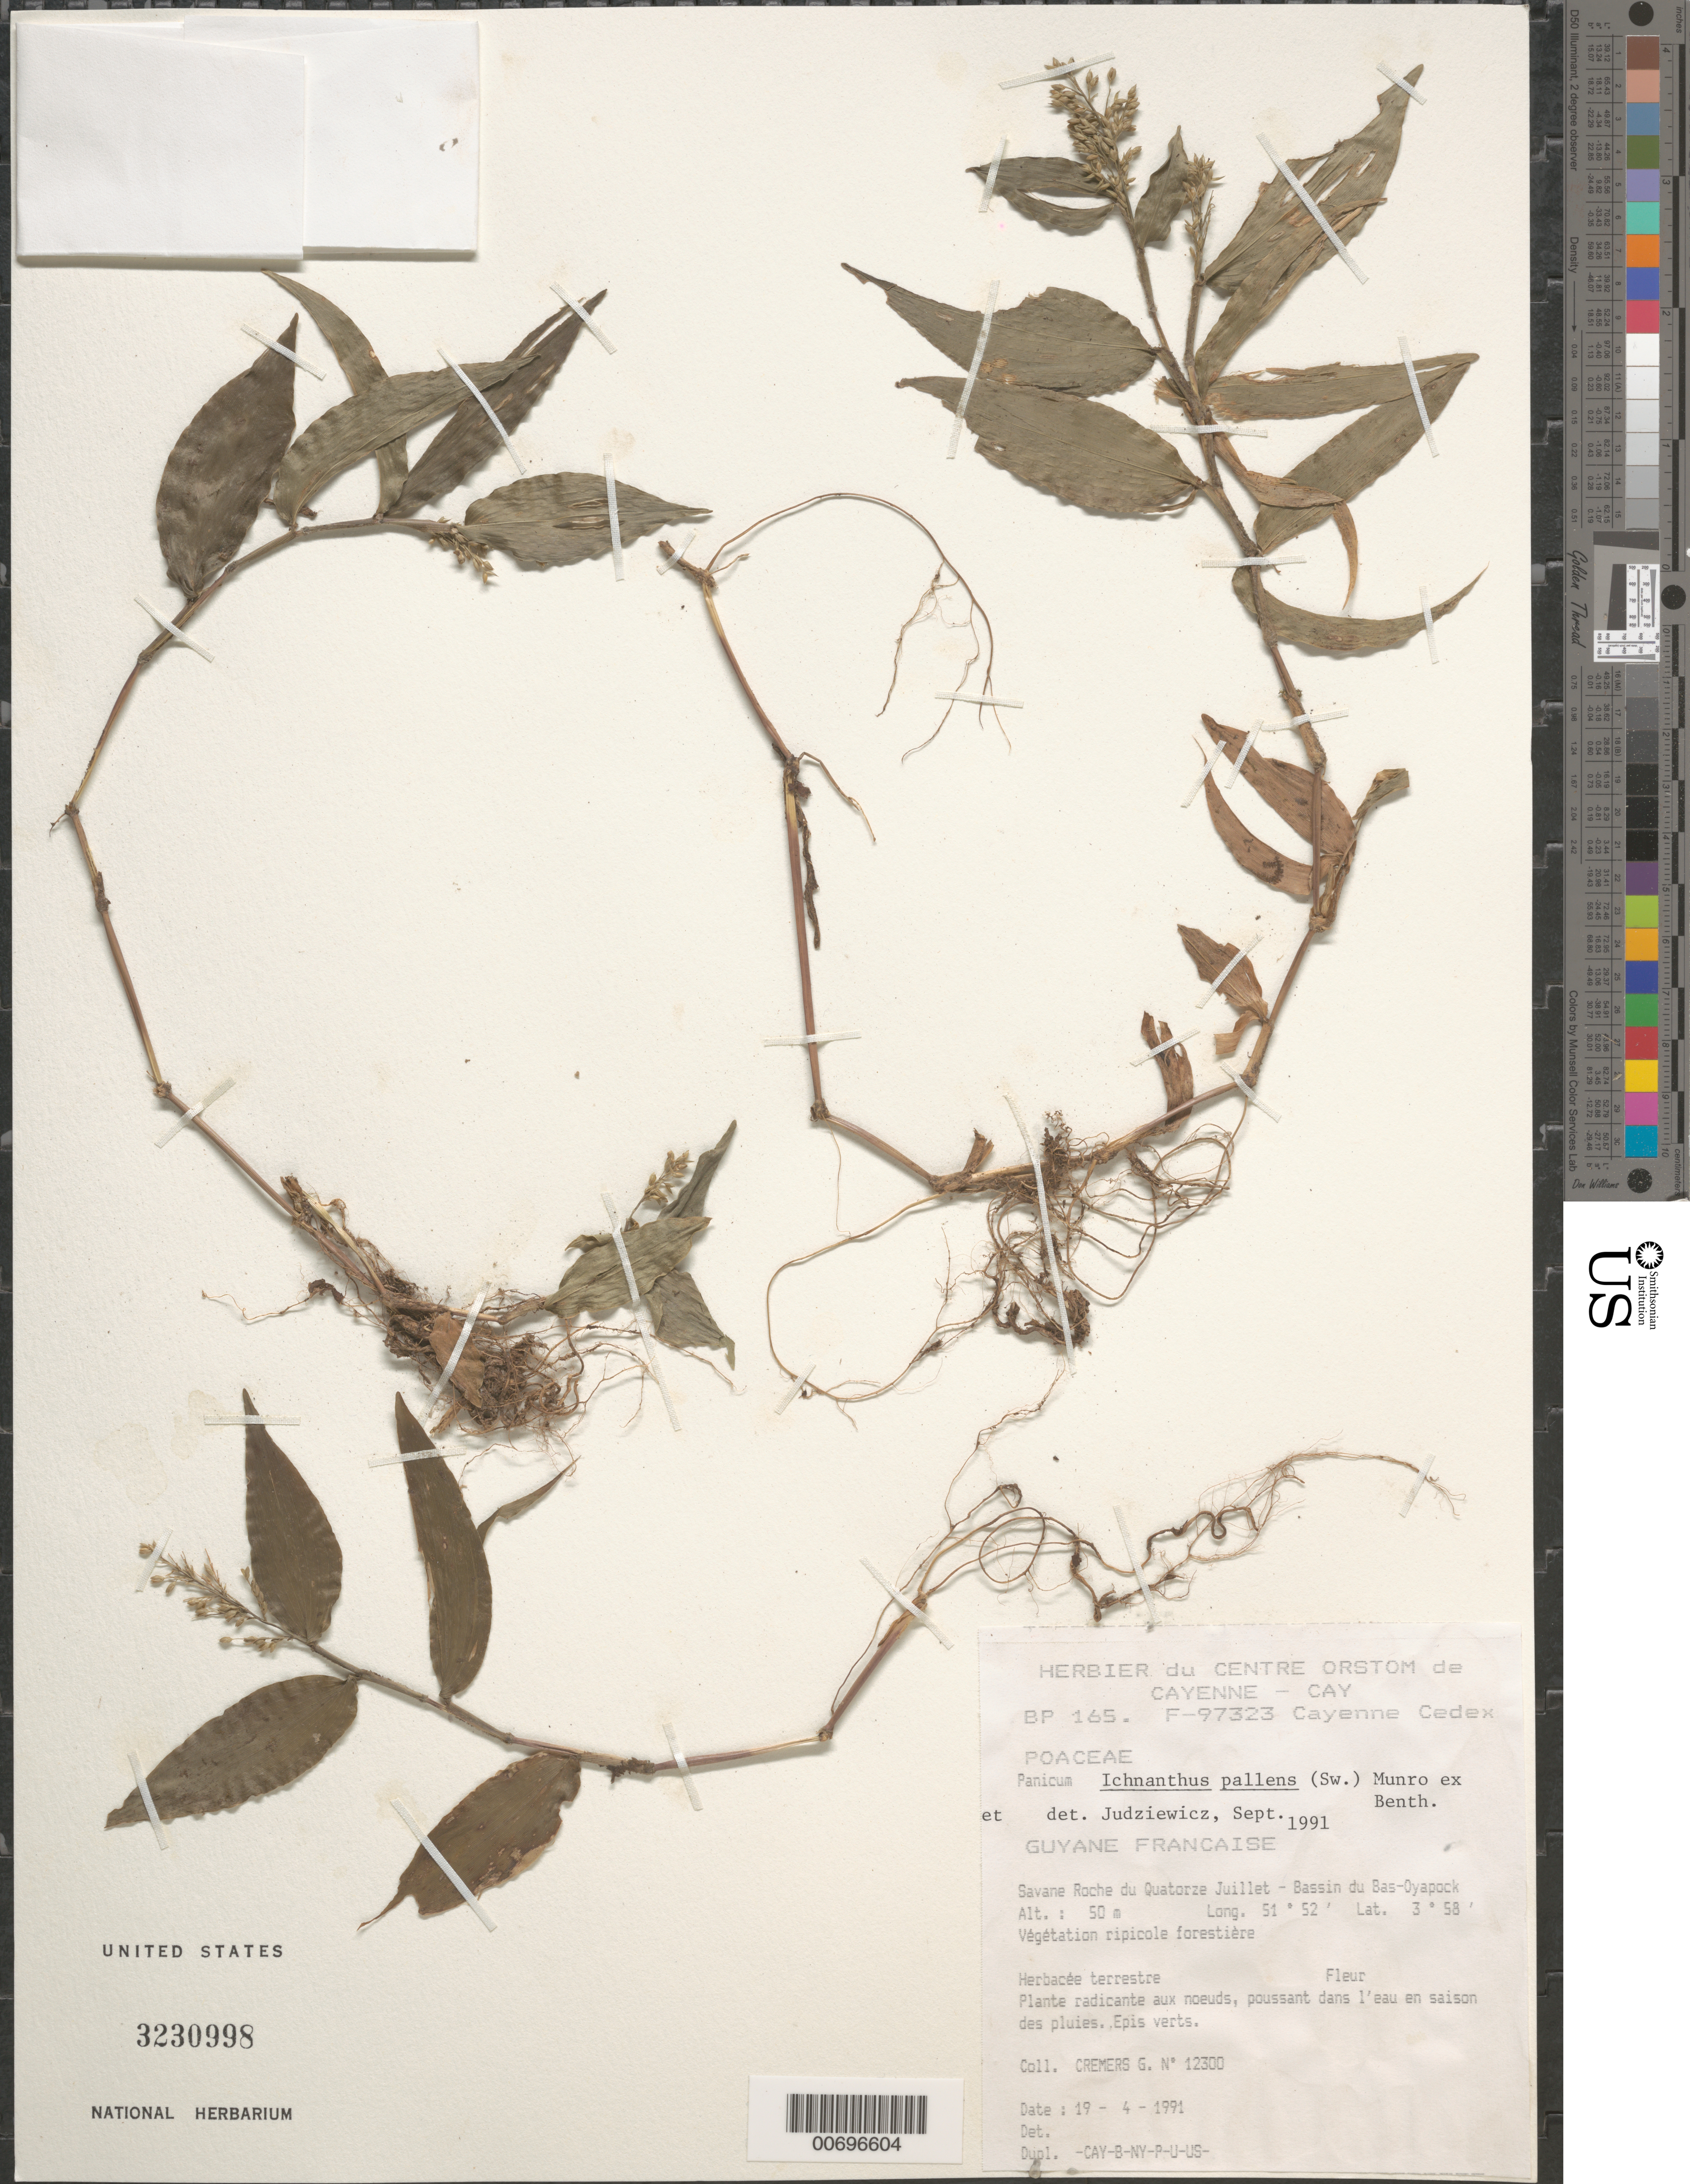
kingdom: Plantae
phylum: Tracheophyta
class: Liliopsida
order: Poales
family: Poaceae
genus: Ichnanthus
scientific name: Ichnanthus pallens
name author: (Sw.) Munro ex Benth.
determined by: Judziewicz, E. J.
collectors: G. Cremers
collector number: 12300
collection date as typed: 19-Apr-91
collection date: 1991-04-19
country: French Guiana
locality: Savane Roche du Quatorze Juillet, Bassin du Bas-Oyapock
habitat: Vegetation ripicole forestiere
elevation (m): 50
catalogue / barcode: US 3230998